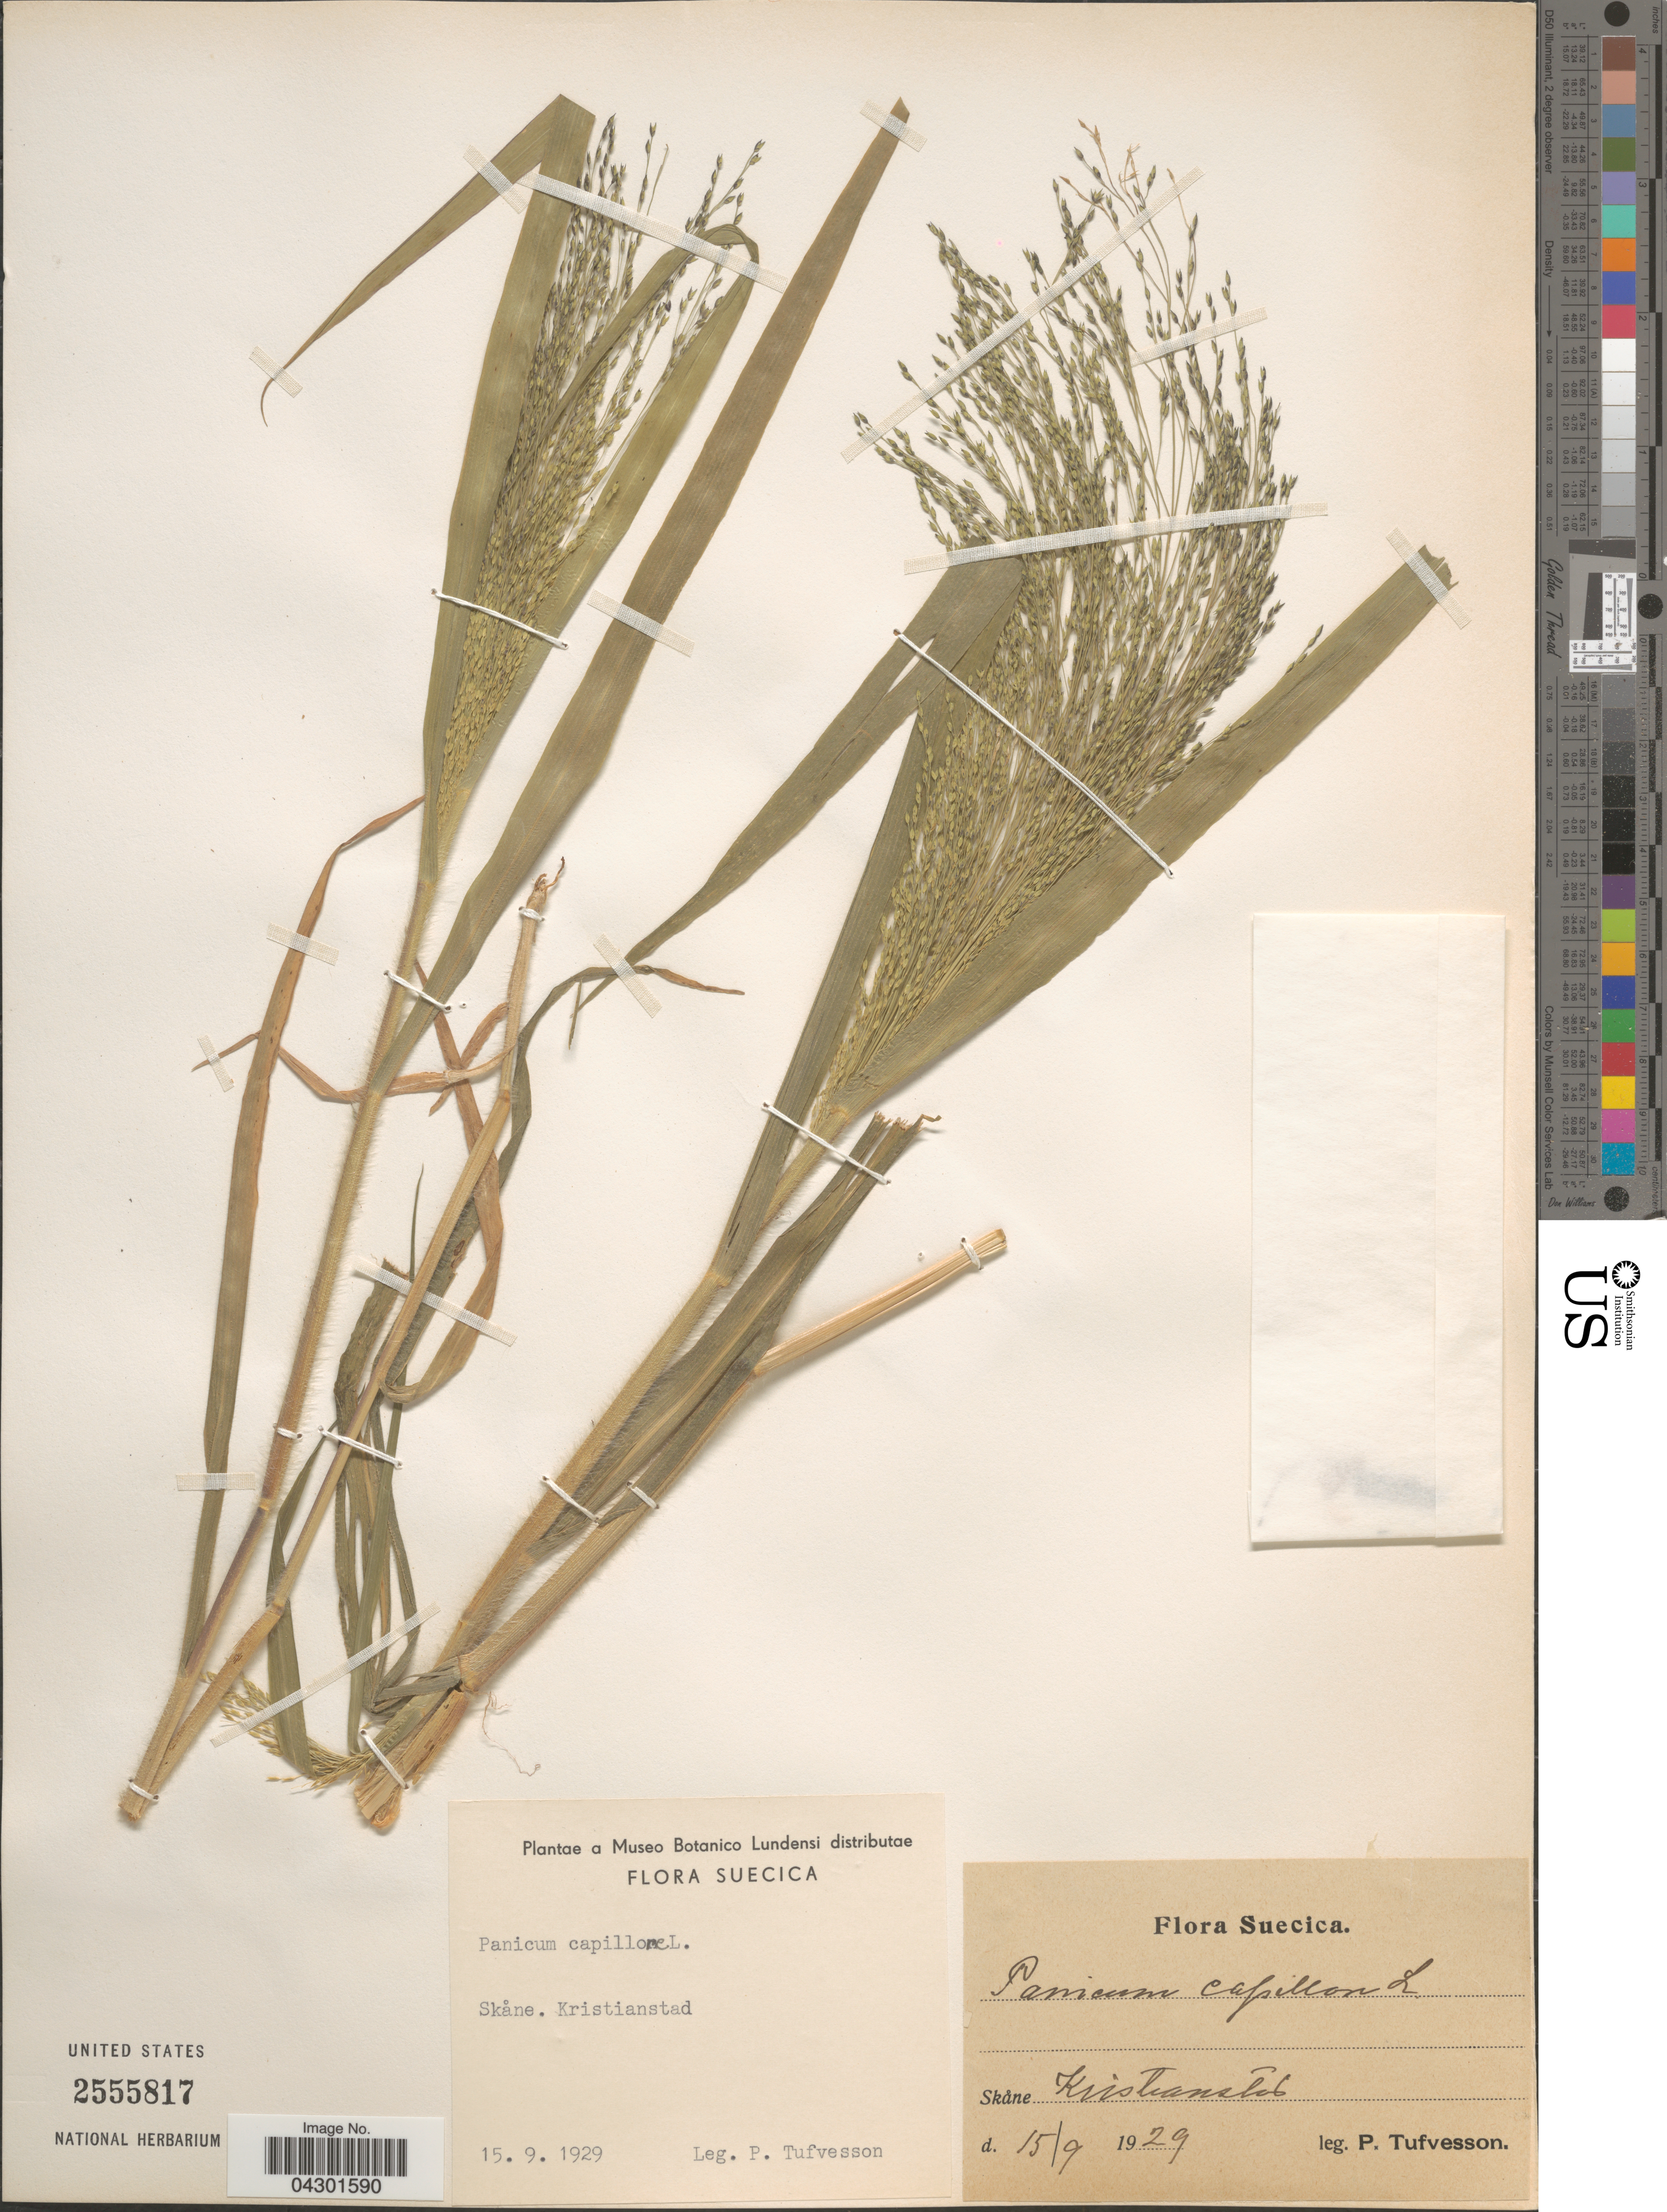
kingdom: Plantae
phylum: Tracheophyta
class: Liliopsida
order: Poales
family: Poaceae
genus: Panicum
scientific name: Panicum capillare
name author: L.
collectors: P. Tufvesson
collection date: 1929-09-15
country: Sweden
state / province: Skåne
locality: Suecica. Kristianstad.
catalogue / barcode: US 2555817